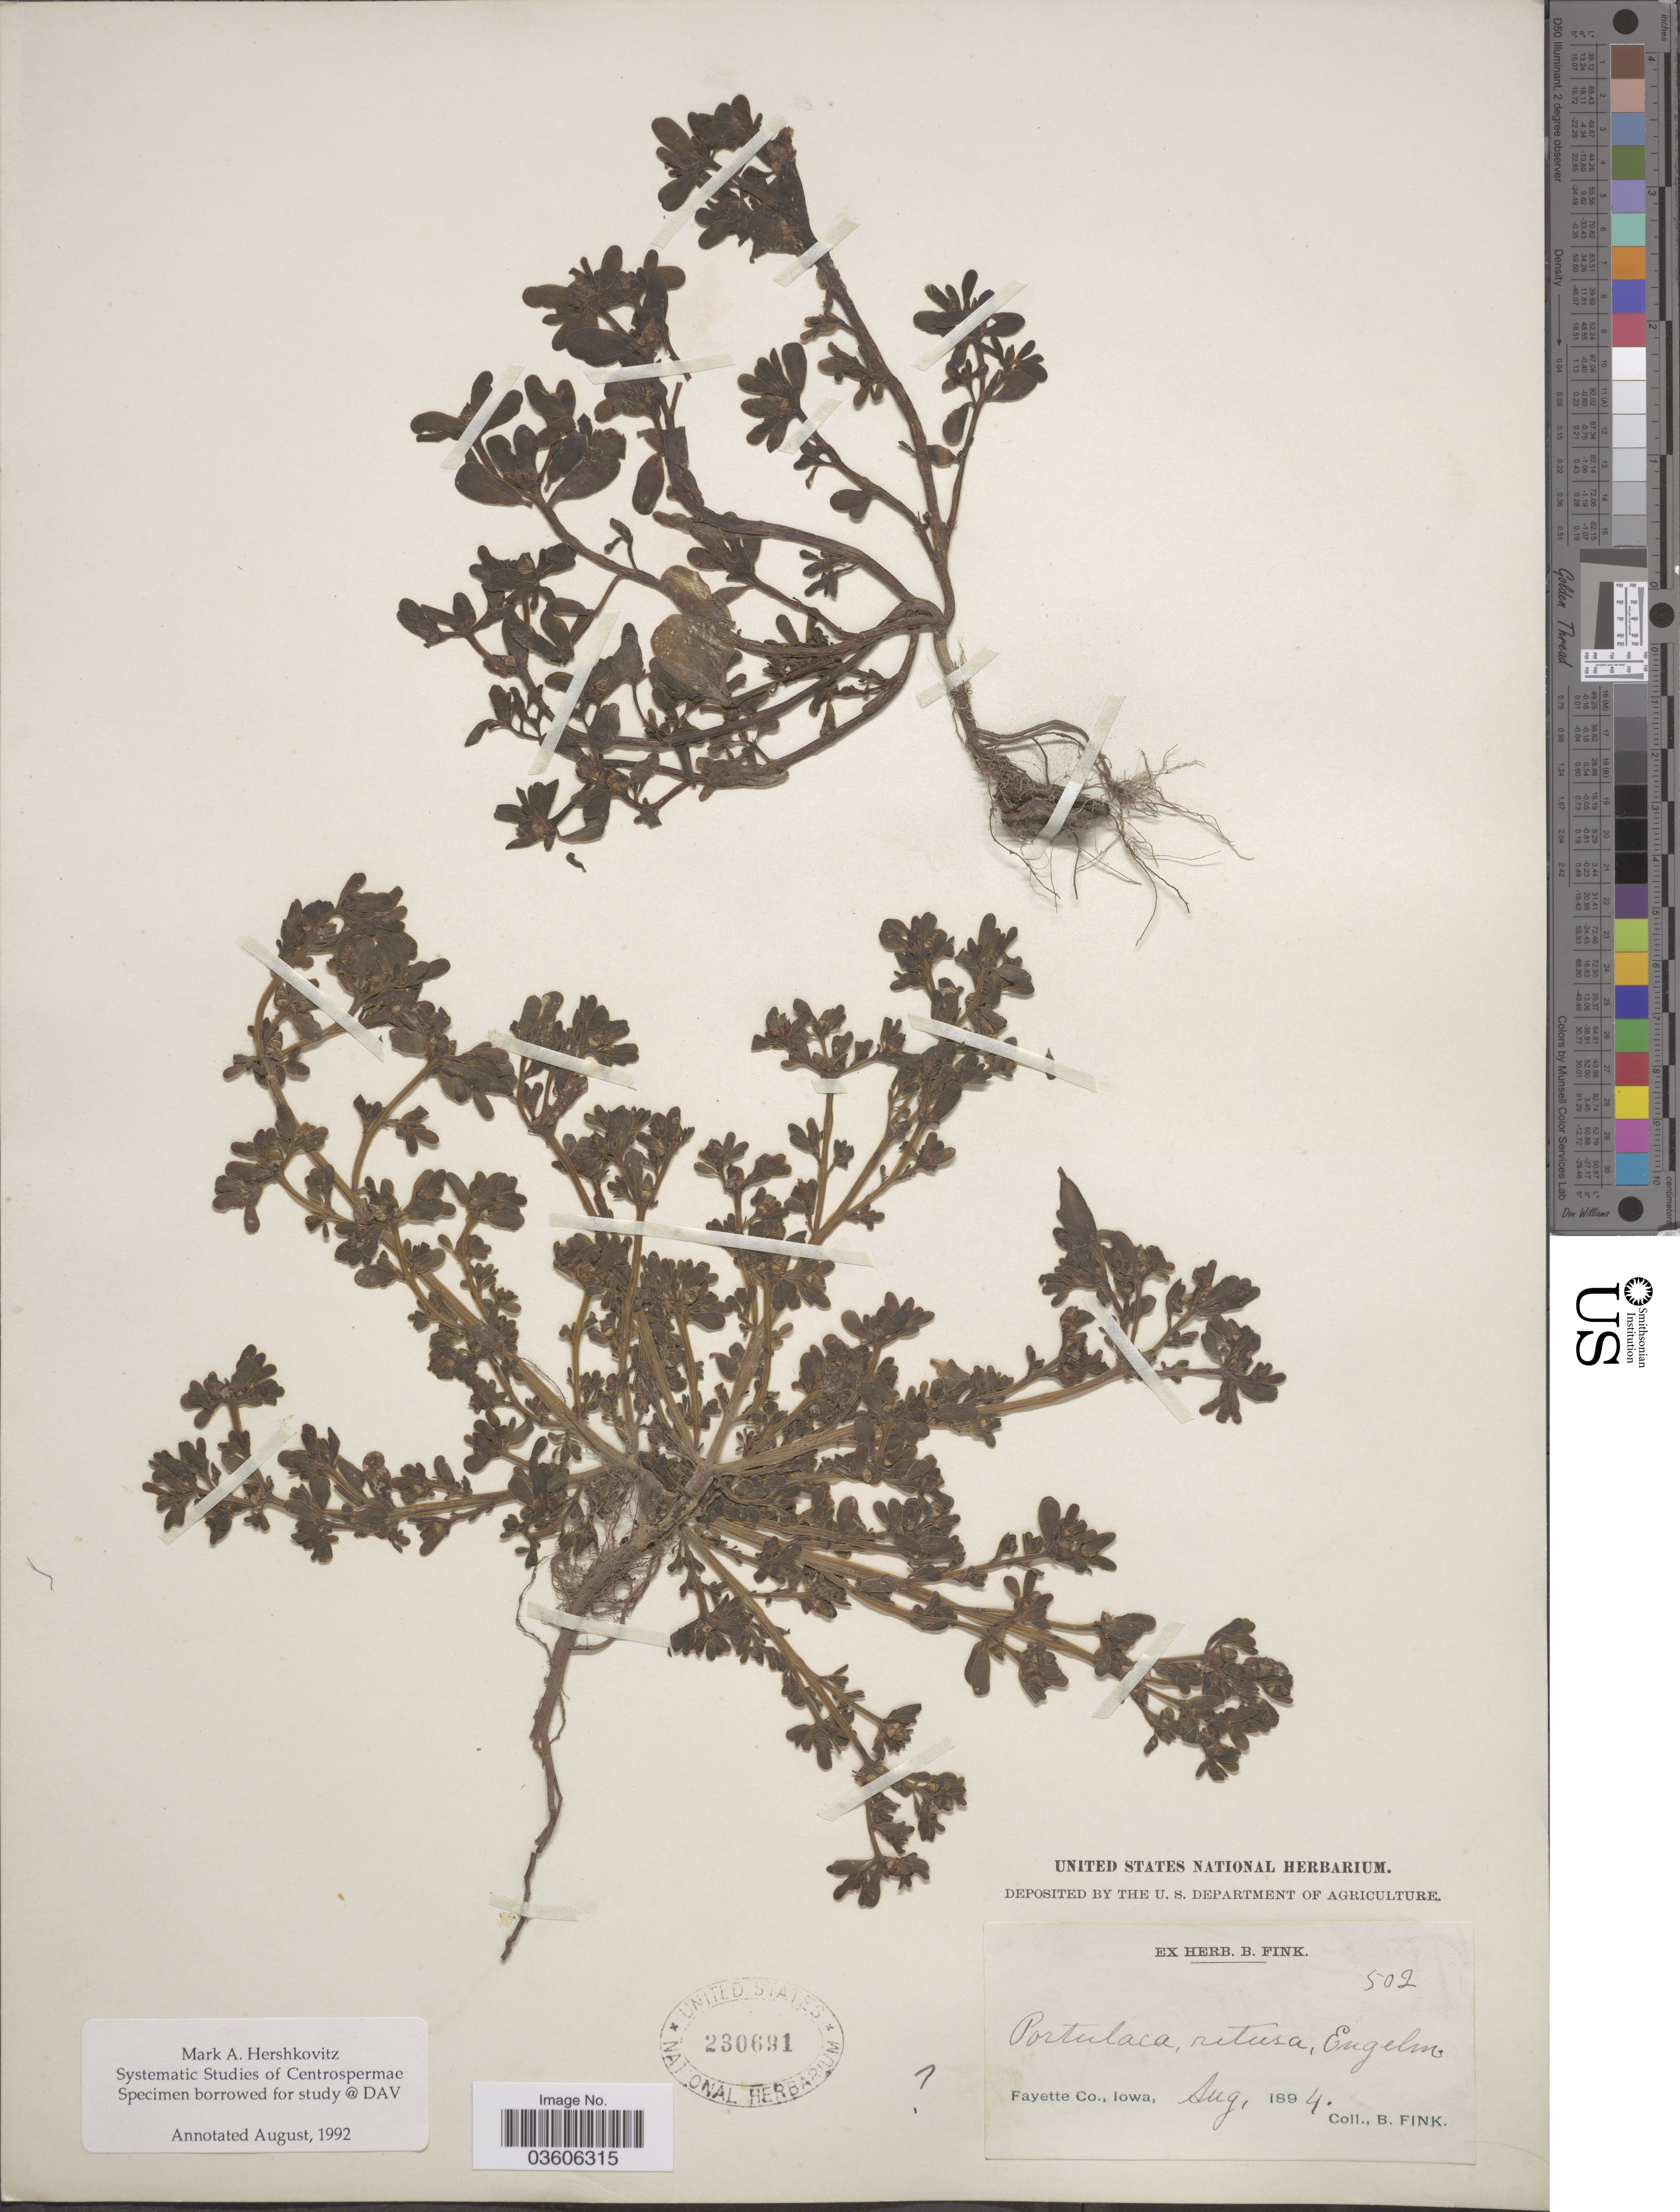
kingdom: Plantae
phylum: Tracheophyta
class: Magnoliopsida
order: Caryophyllales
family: Portulacaceae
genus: Portulaca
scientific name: Portulaca retusa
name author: Engelm.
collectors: B. Fink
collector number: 502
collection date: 1894-08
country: United States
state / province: Iowa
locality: Fayette Co.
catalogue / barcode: US 230691